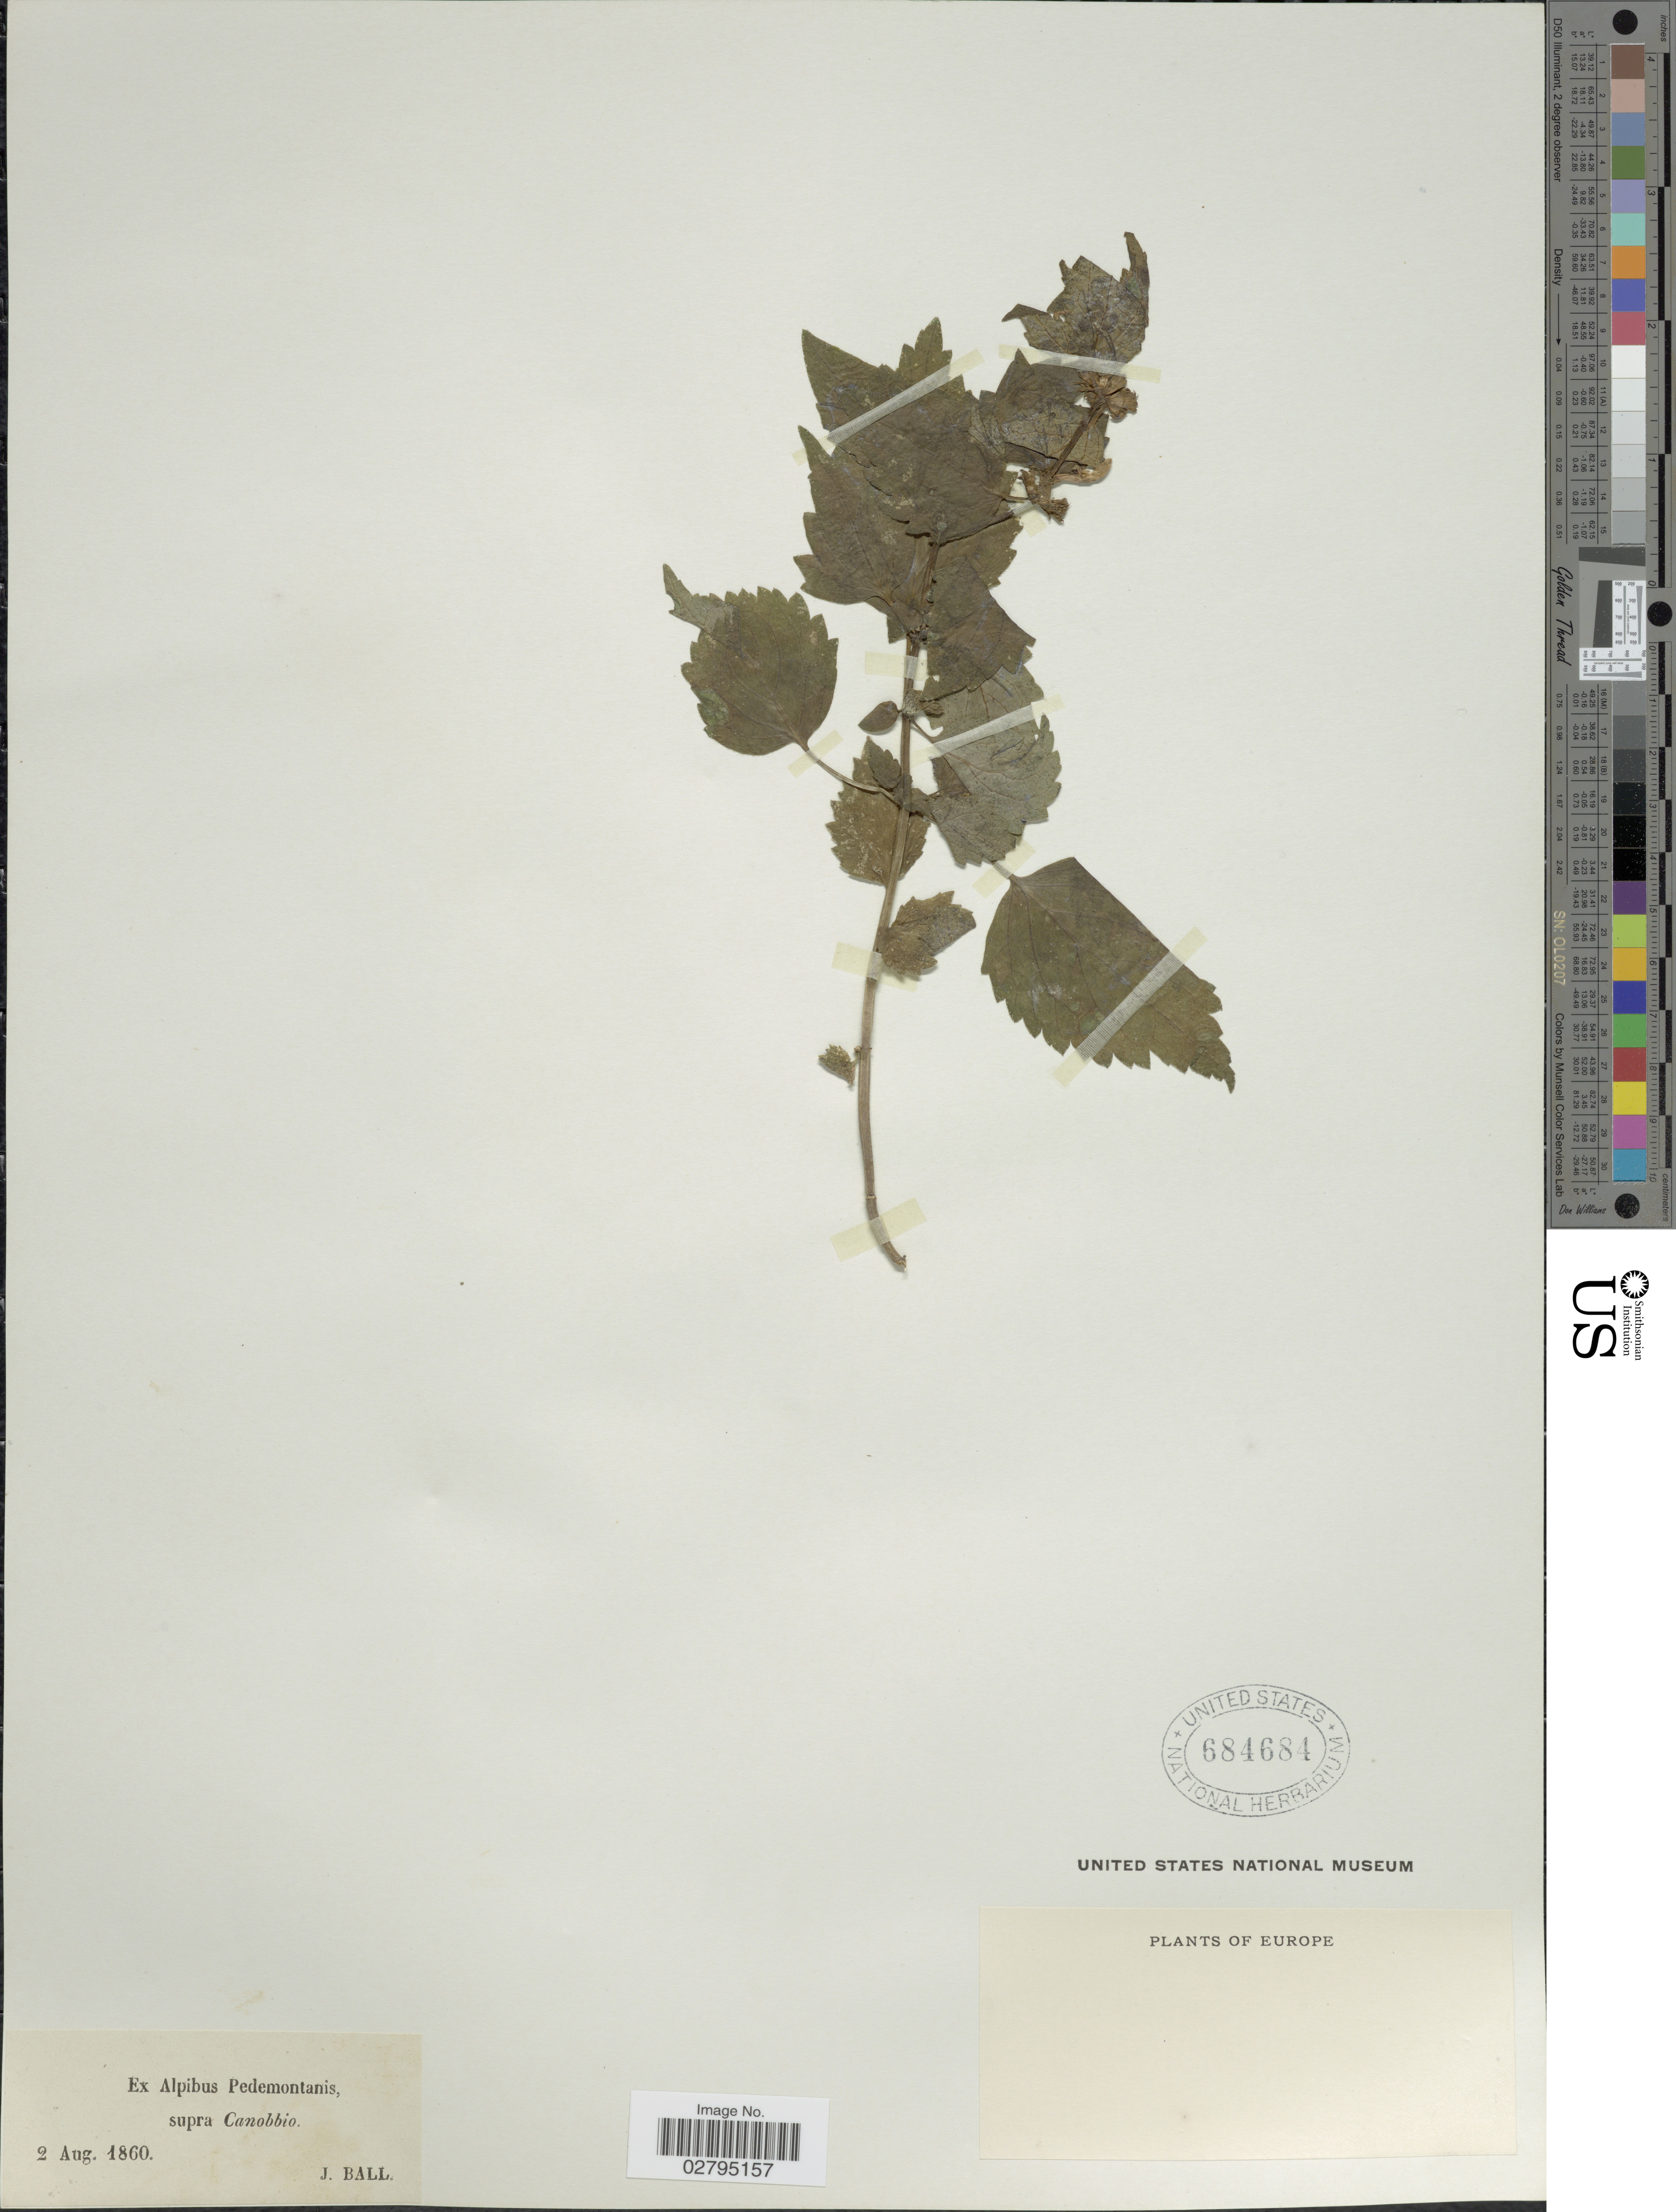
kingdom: Plantae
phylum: Tracheophyta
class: Magnoliopsida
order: Lamiales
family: Lamiaceae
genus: Lamium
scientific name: Lamium sp.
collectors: J. Ball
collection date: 1860-08-02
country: Switzerland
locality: Europe, Alpibus Pedemontanis, supra, Canobbio.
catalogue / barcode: US 684684